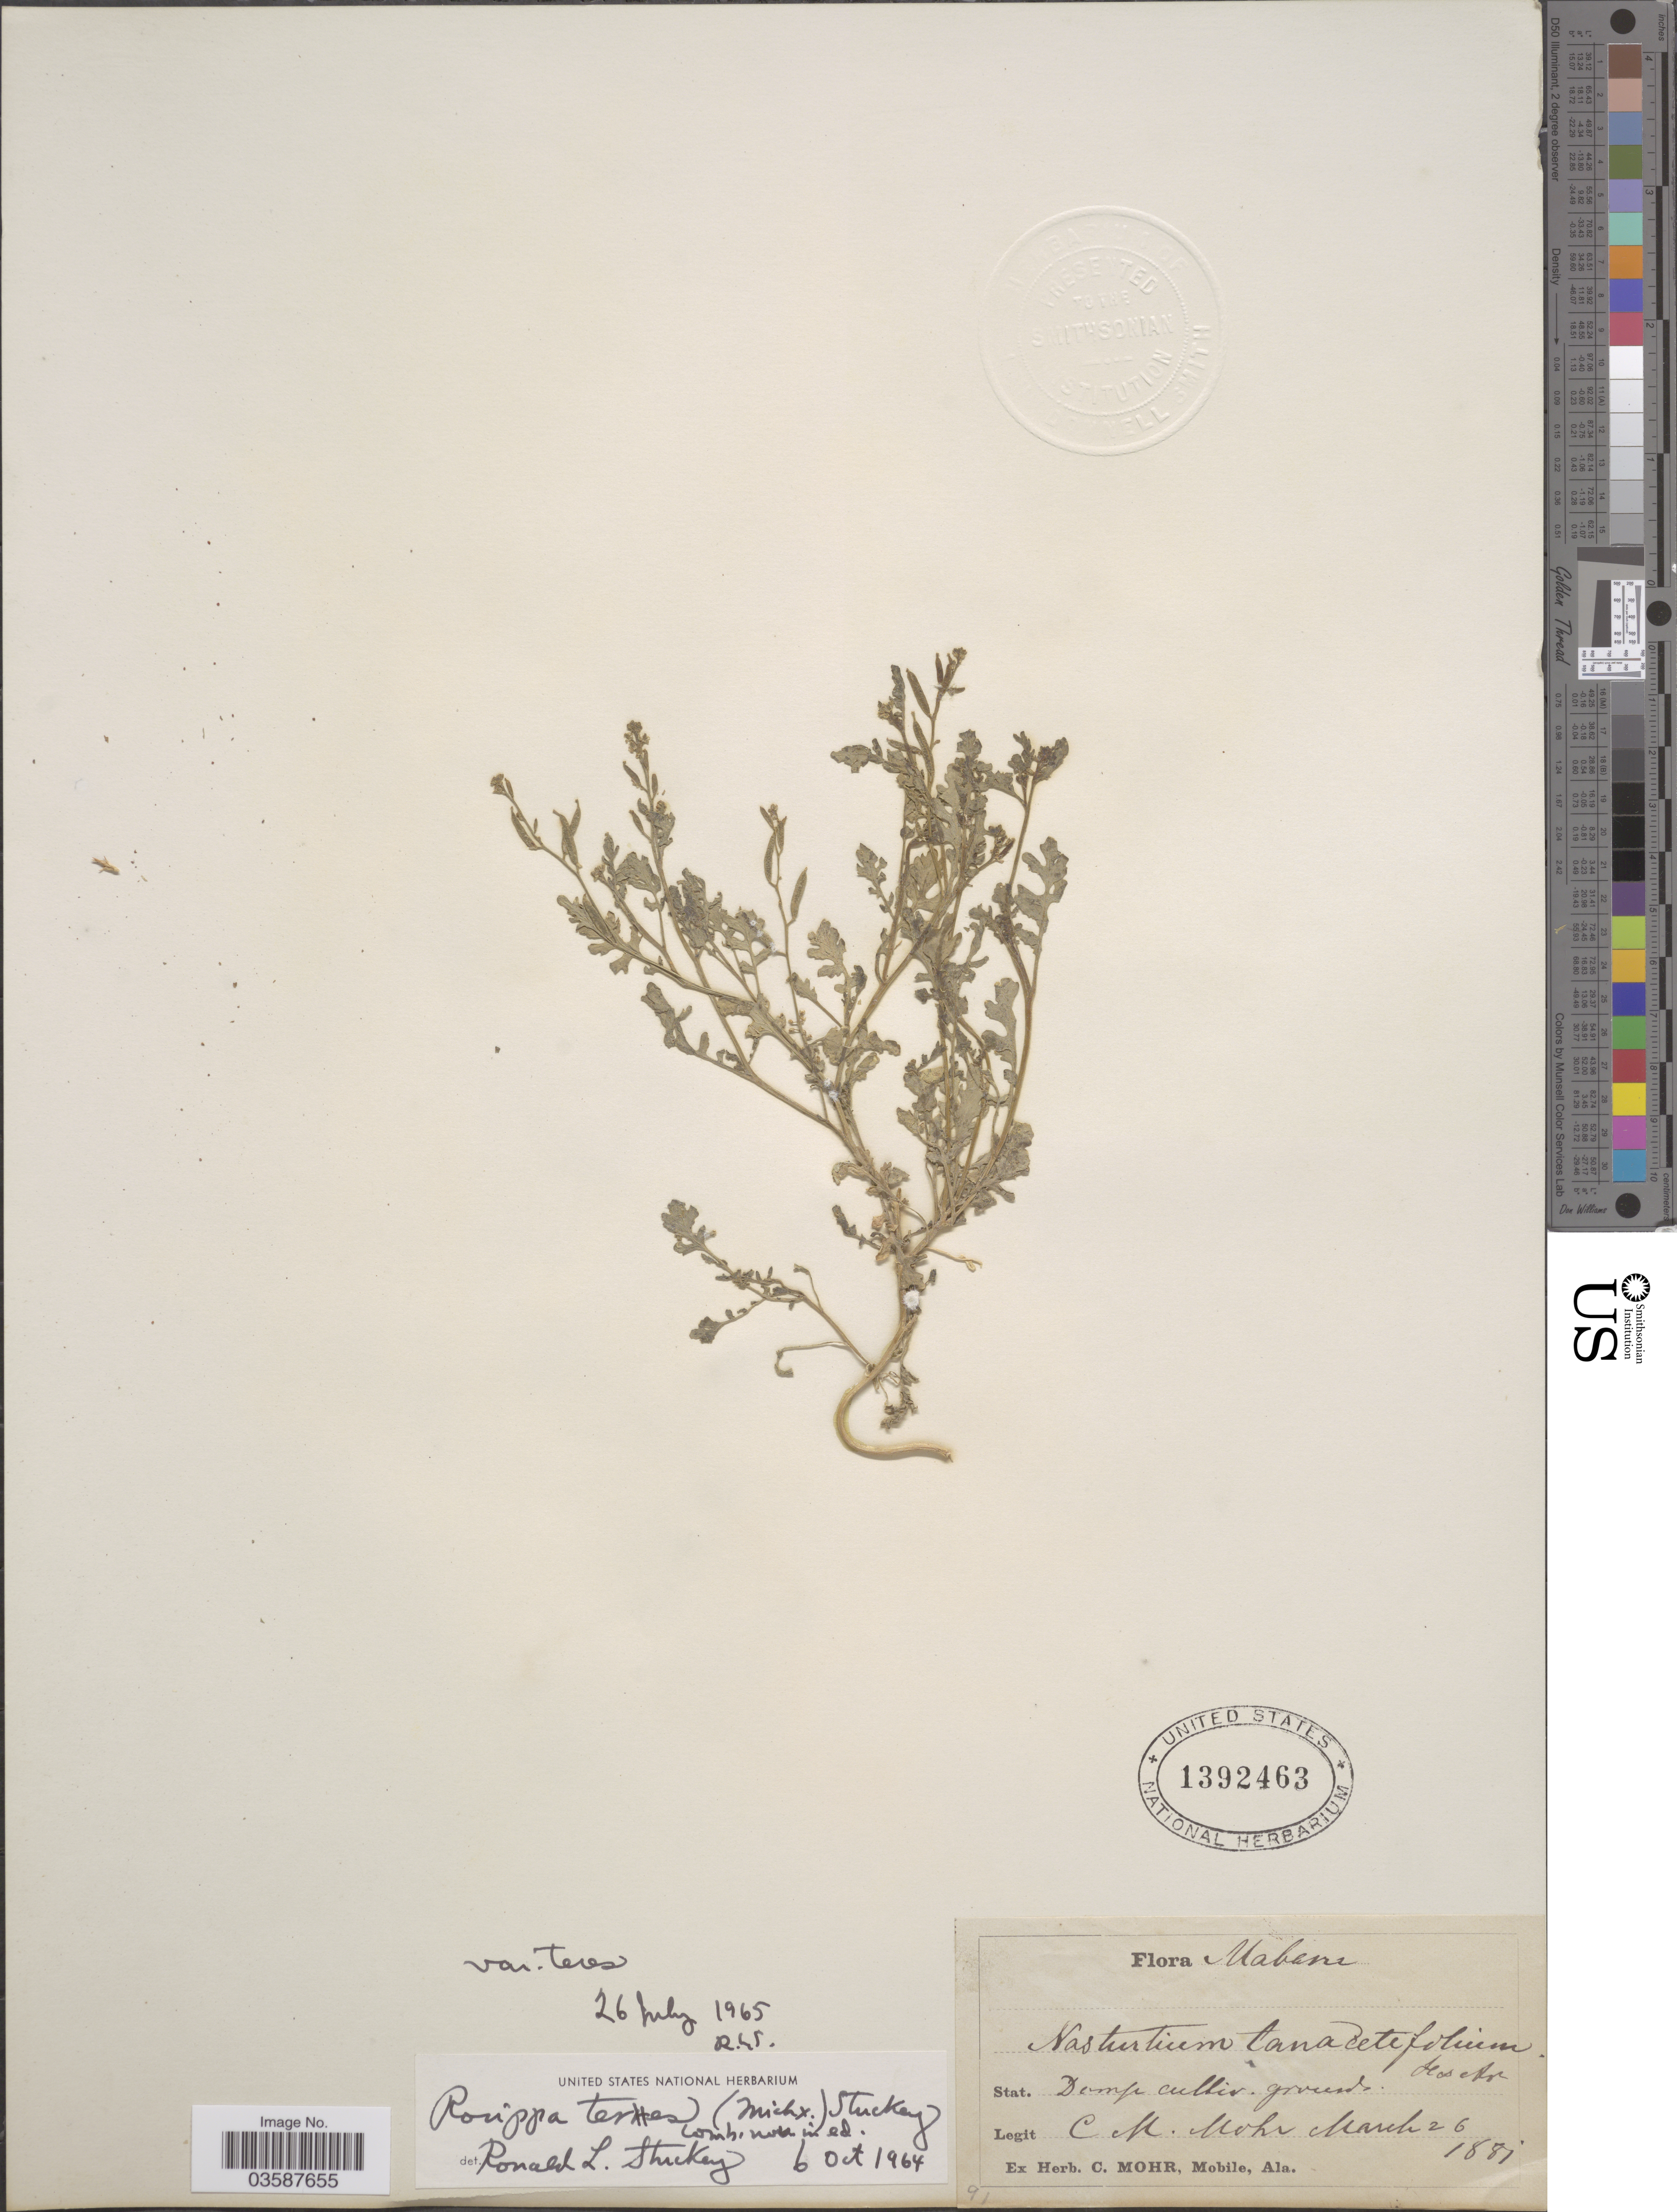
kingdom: Plantae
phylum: Tracheophyta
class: Magnoliopsida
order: Brassicales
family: Brassicaceae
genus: Rorippa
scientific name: Rorippa teres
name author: (Michx.) Stuckey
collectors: C. T. Mohr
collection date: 1887-03-26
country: United States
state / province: Alabama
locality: Stat. Damp cultiv grounds.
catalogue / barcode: US 1392463